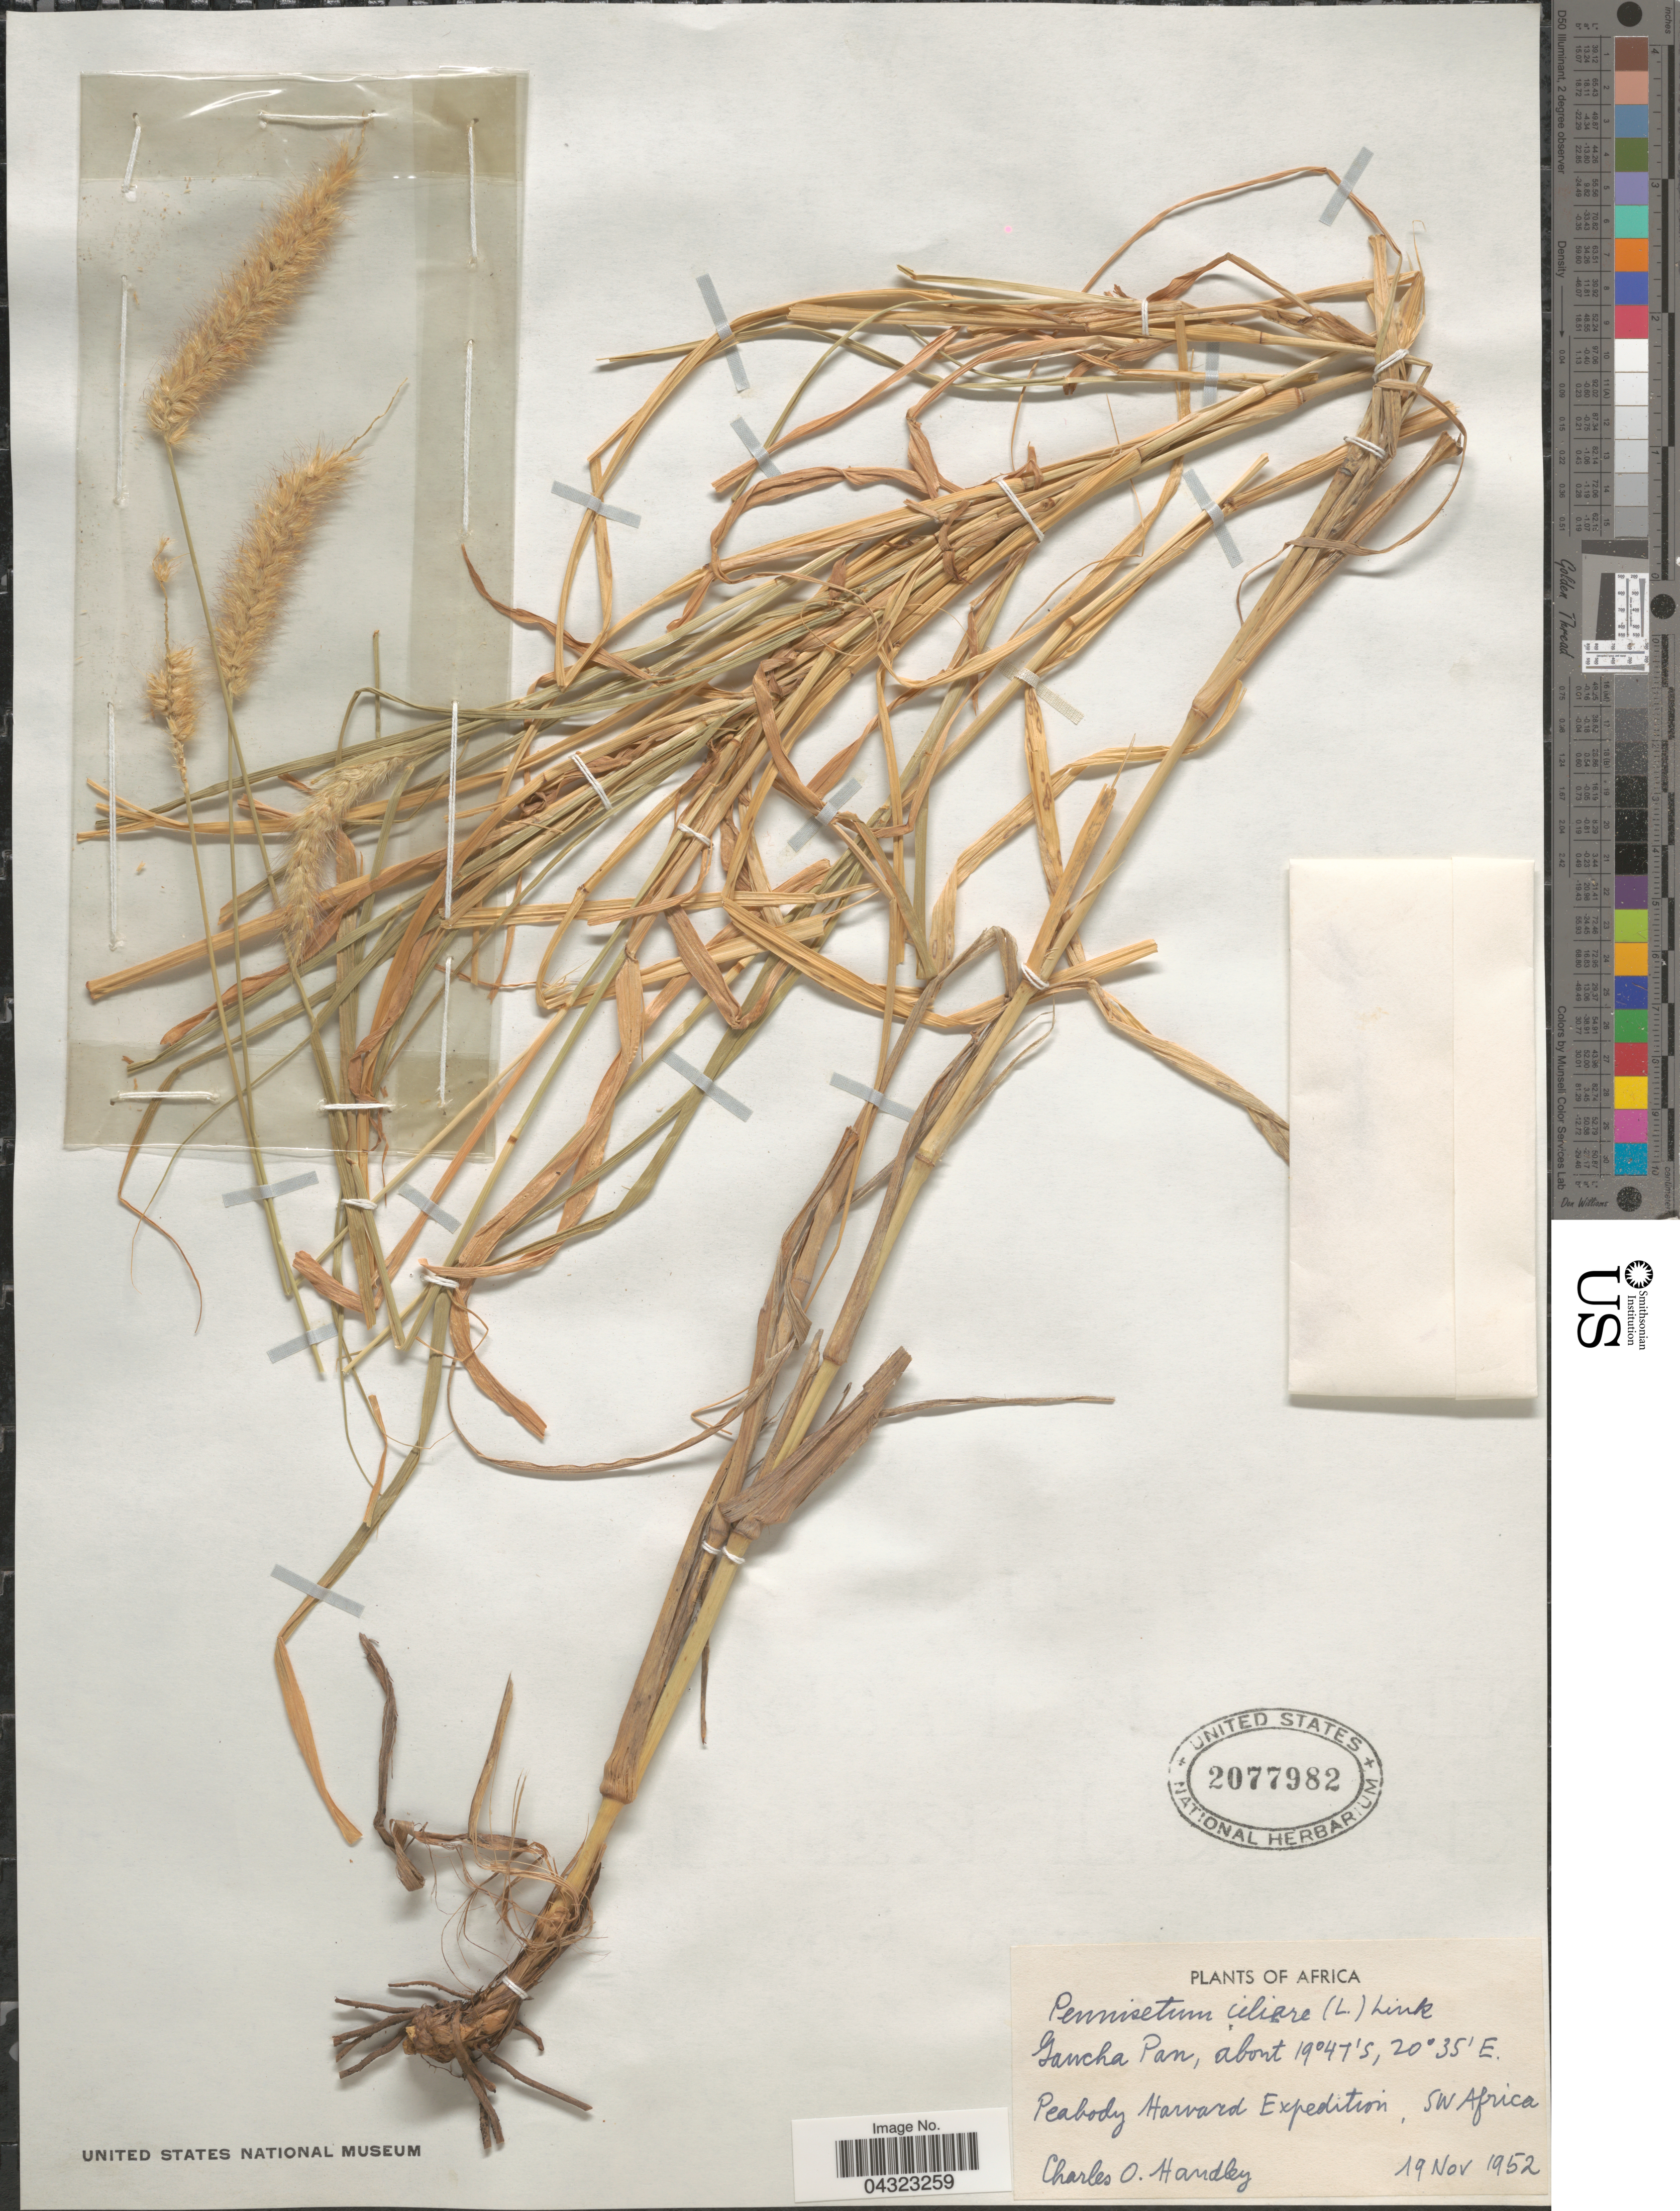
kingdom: Plantae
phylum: Tracheophyta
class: Liliopsida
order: Poales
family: Poaceae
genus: Cenchrus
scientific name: Cenchrus ciliaris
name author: L.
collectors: C. O. Handley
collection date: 1952-11-19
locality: Africa. Gancha Pan. Peabody Harvard Expedition, SW Africa.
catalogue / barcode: US 2077982